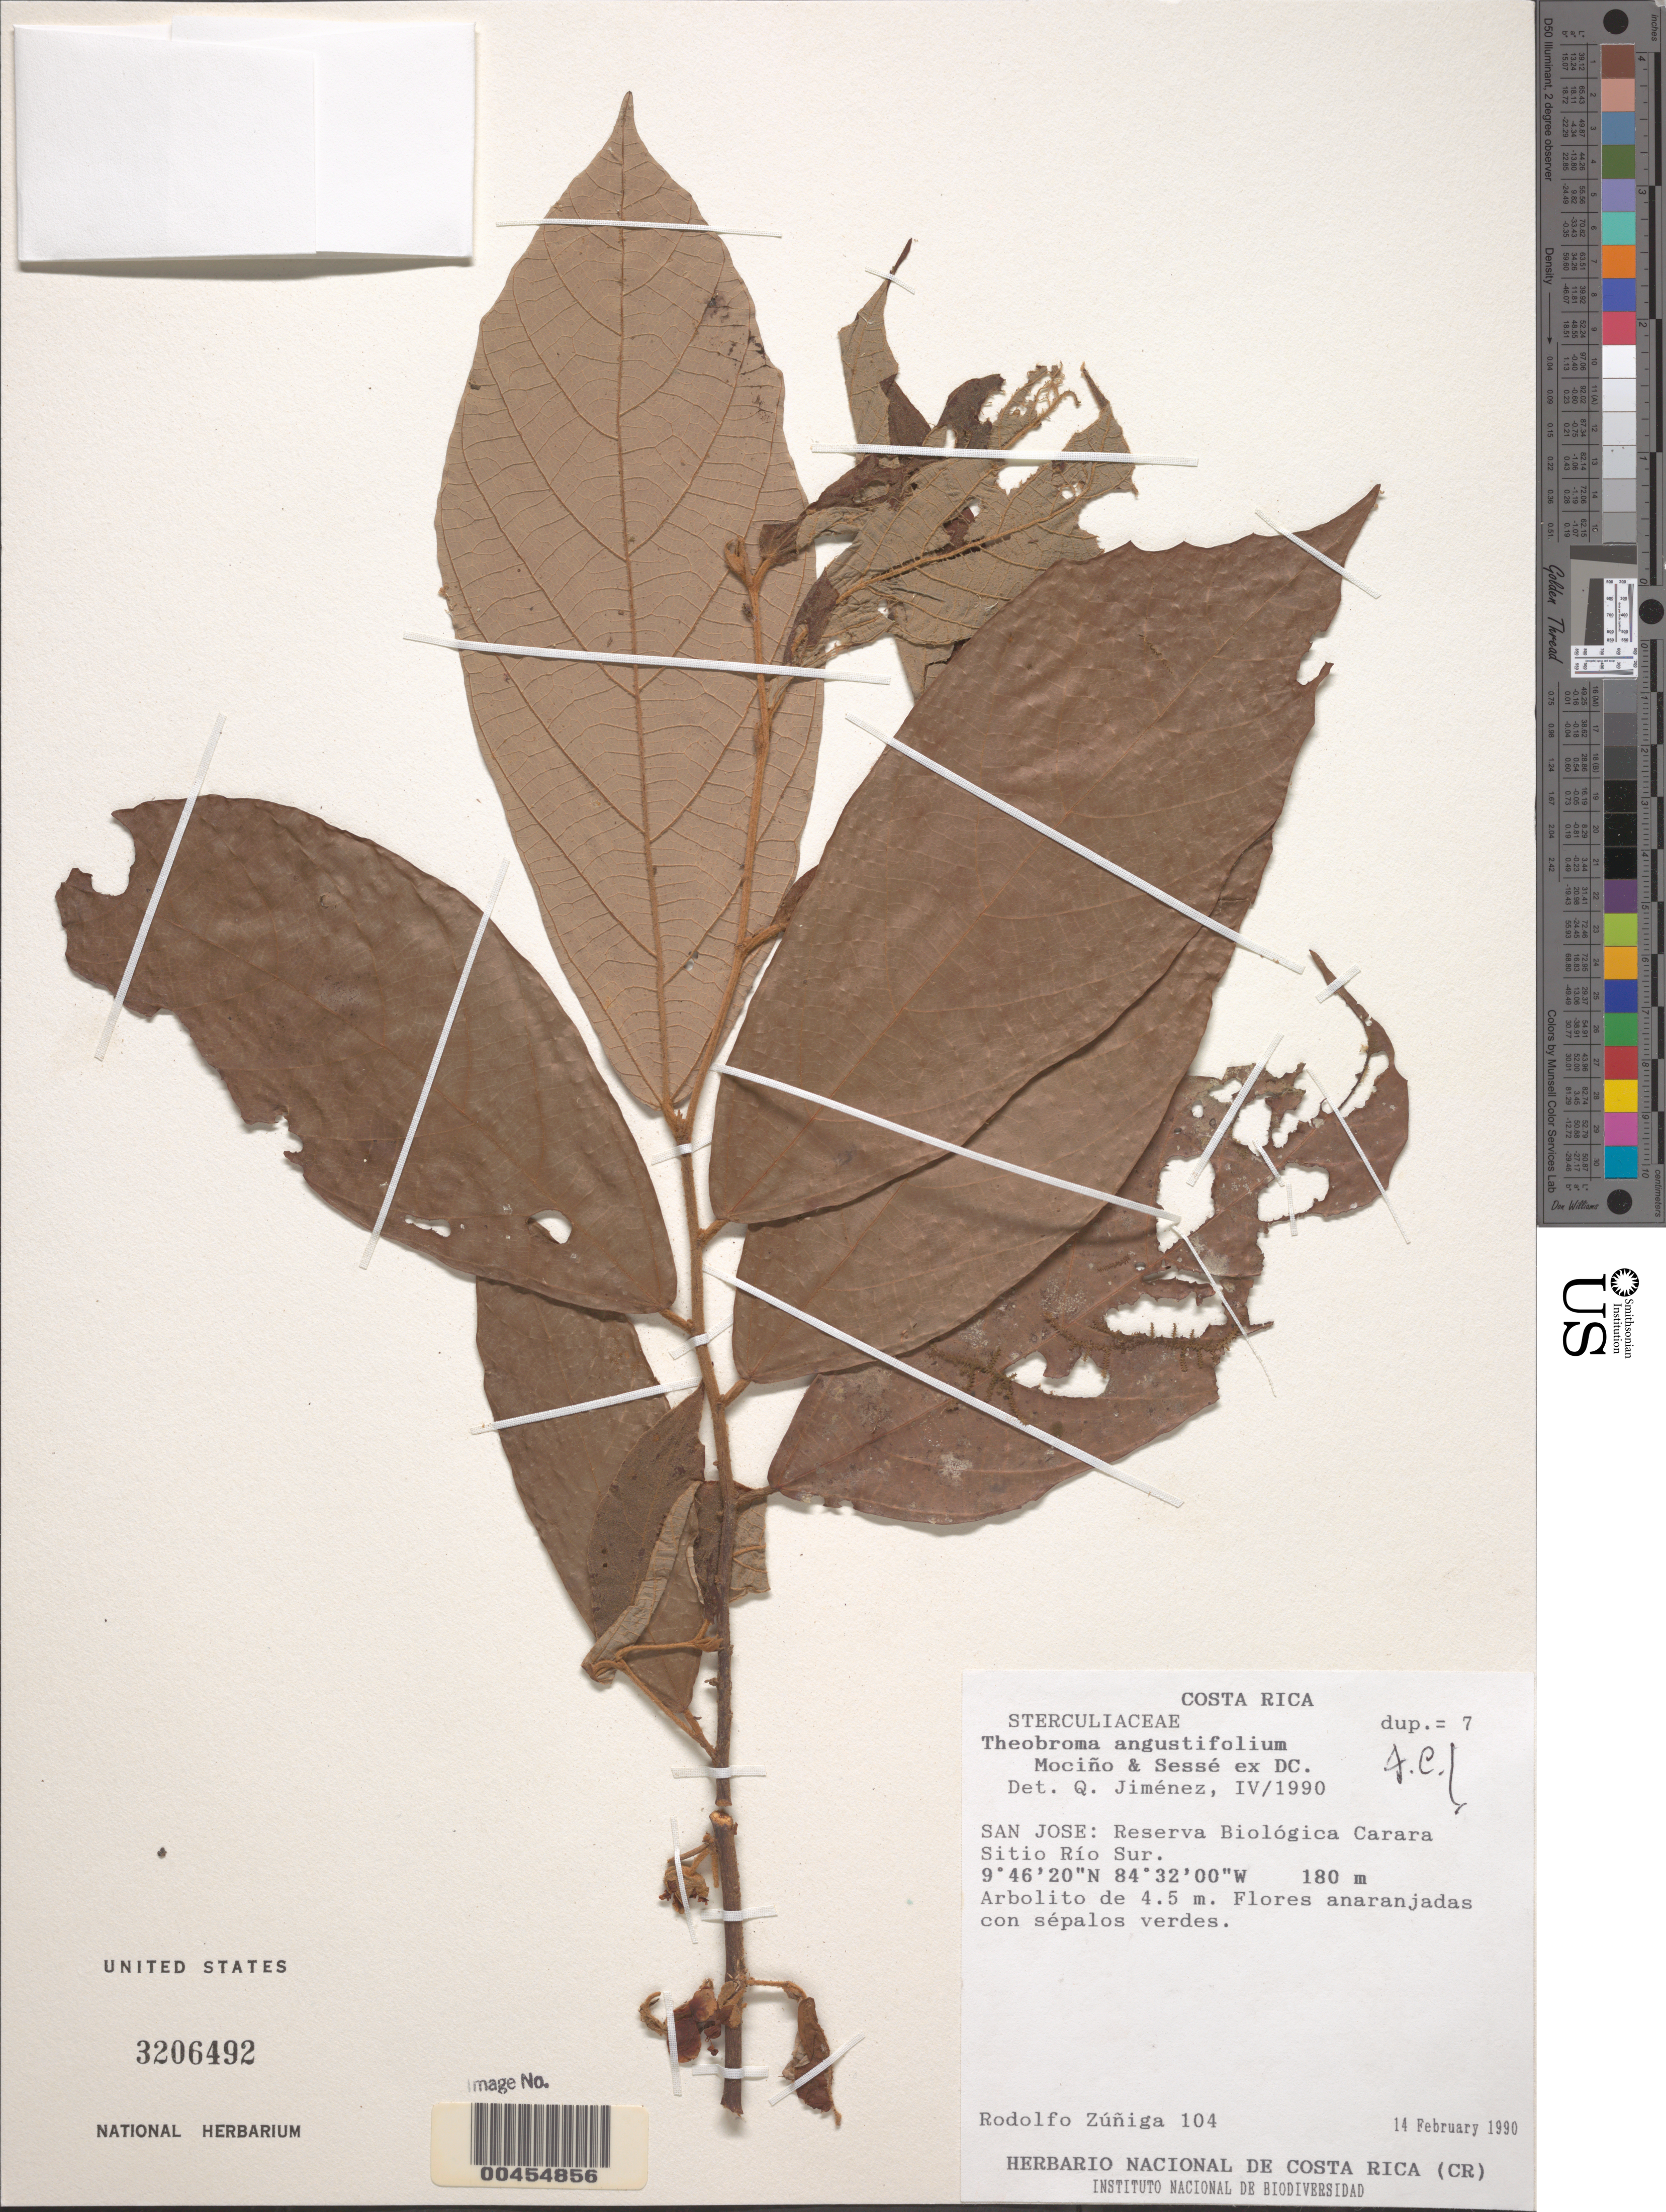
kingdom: Plantae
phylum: Tracheophyta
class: Magnoliopsida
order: Malvales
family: Malvaceae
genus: Theobroma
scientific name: Theobroma angustifolium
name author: DC.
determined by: Dorr, Laurence J., Curator (BOT), Smithsonian Institution - National Museum of Natural History (UNITED STATES)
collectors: R. Zúñiga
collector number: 104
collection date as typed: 14 Feb 1990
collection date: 1990-02-14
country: Costa Rica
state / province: San José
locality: Reserva Biológica Carara Sitio Río Sur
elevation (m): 180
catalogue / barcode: US 3206492